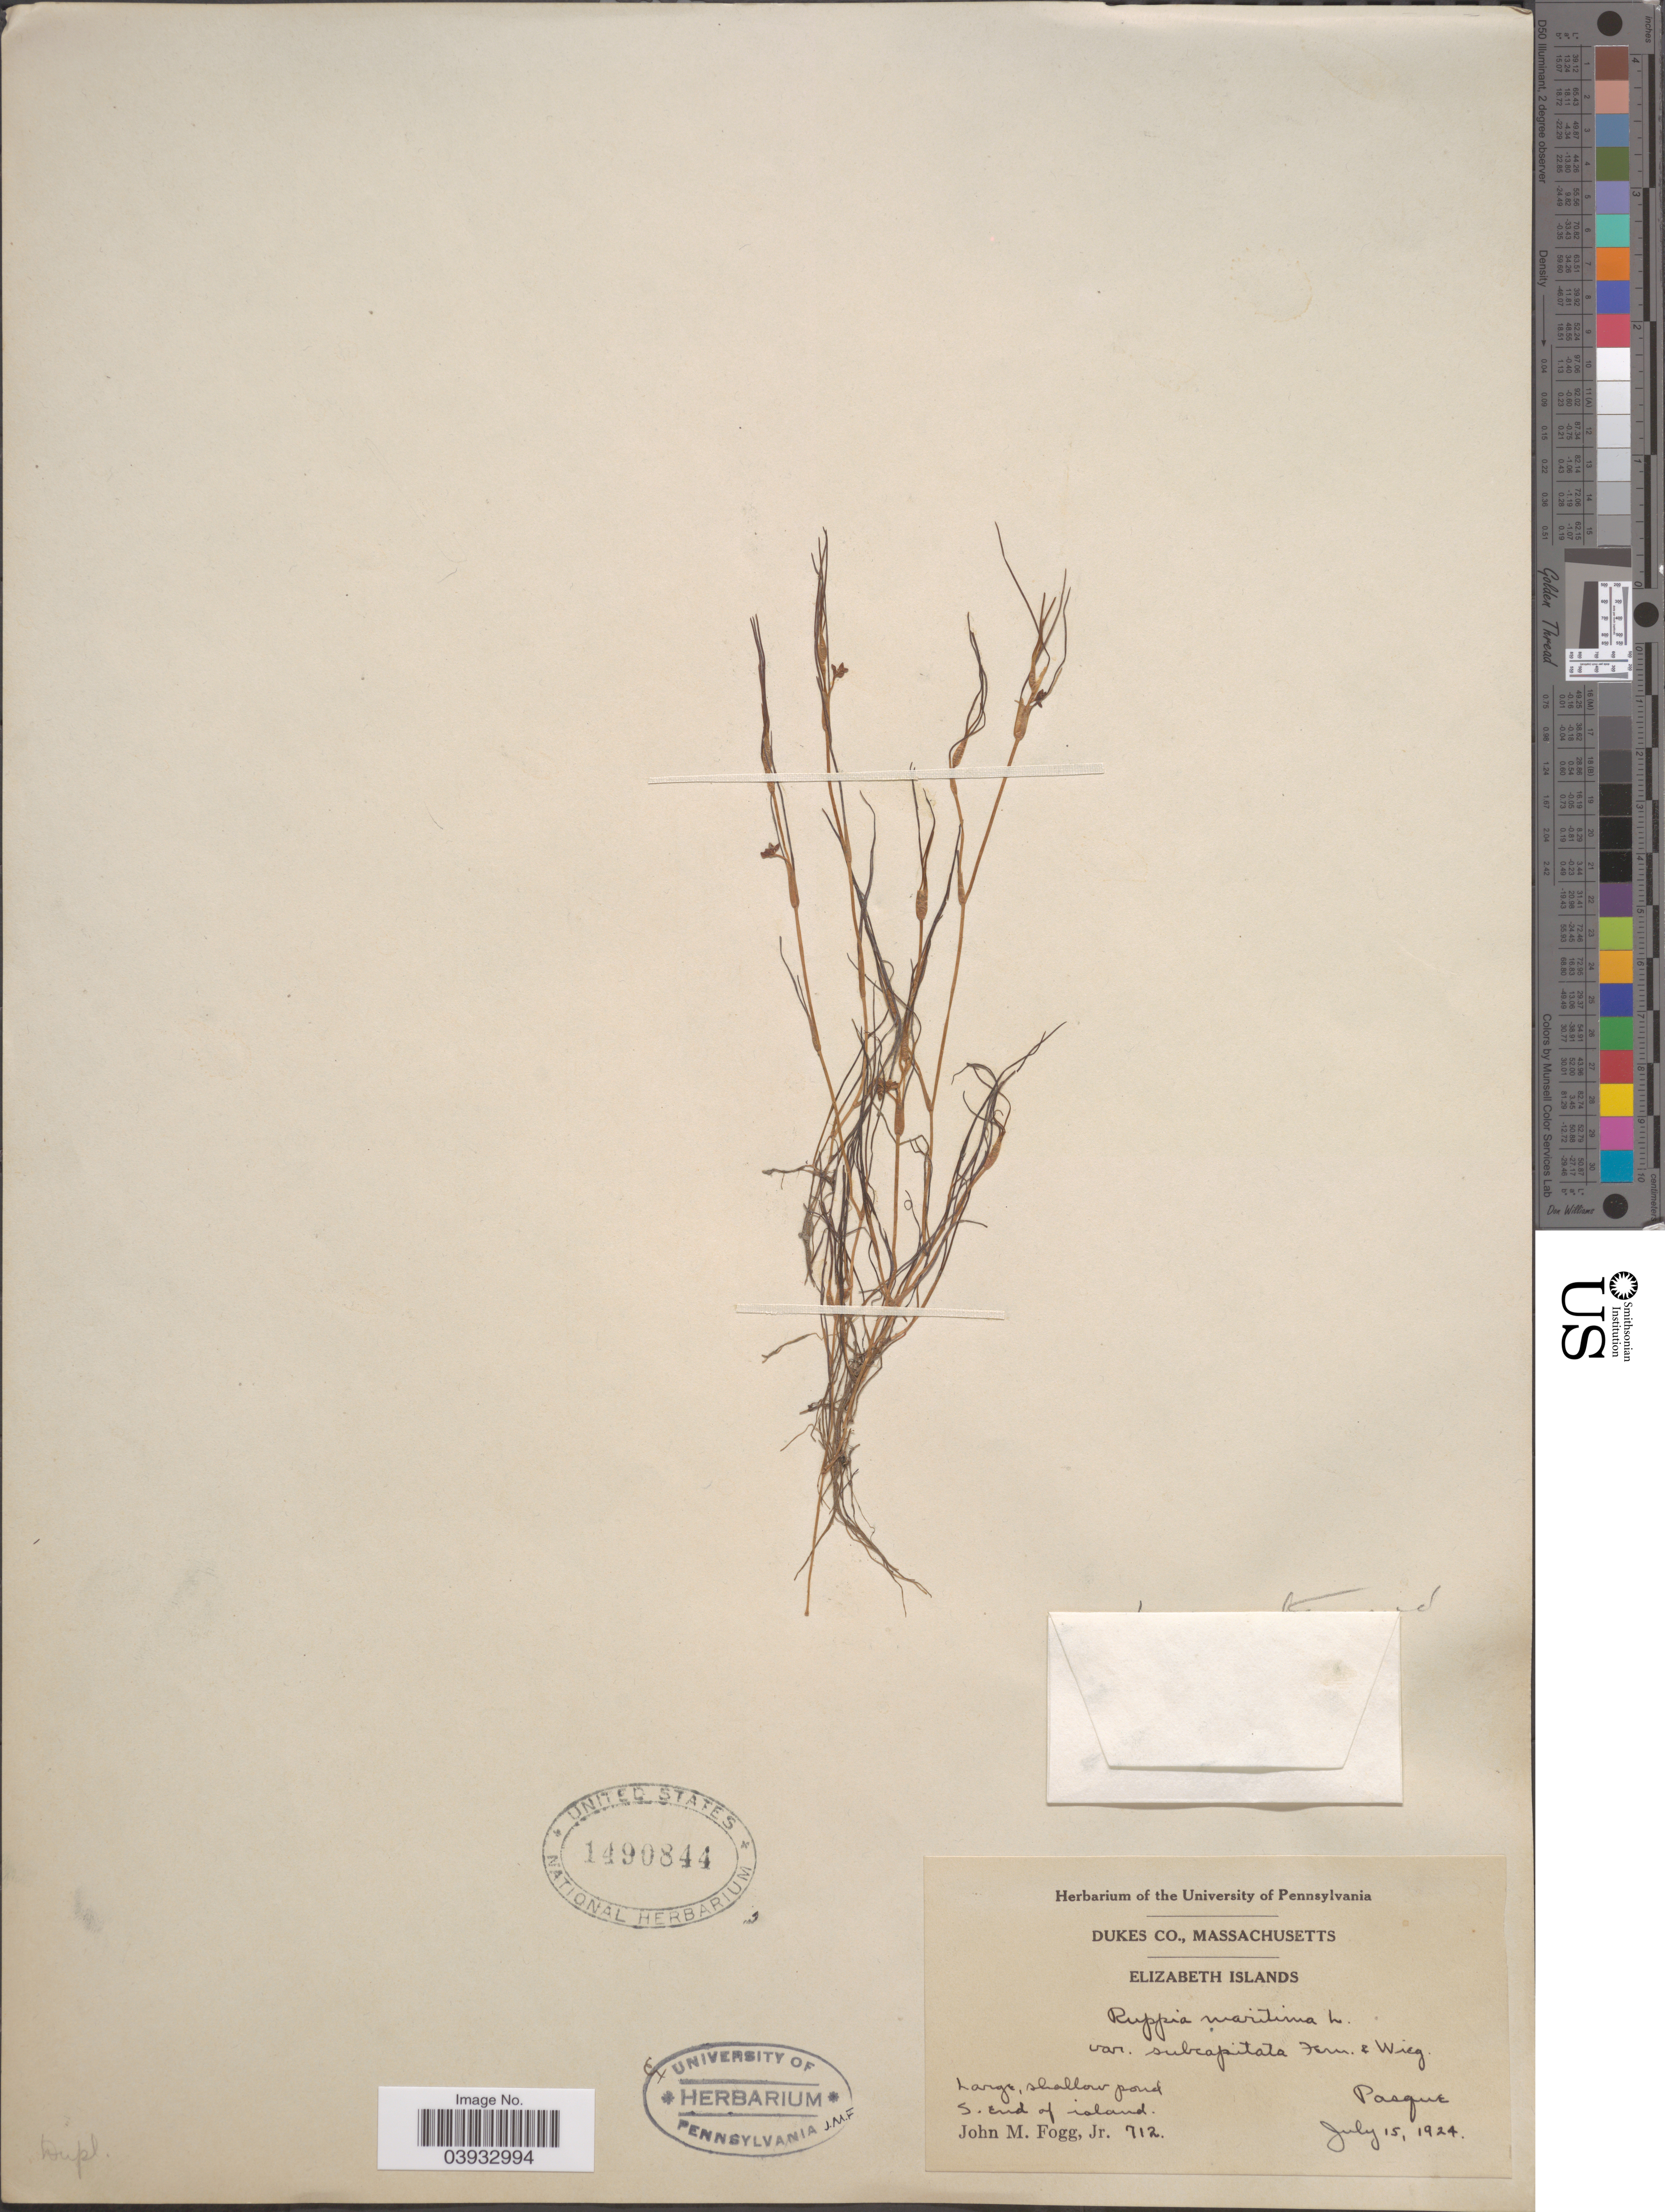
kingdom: Plantae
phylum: Tracheophyta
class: Liliopsida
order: Alismatales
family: Ruppiaceae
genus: Ruppia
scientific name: Ruppia maritima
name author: L.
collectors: J. Fogg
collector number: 712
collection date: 1924-07-15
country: United States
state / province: Massachusetts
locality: Dukes Co. Elizabeth Island. S. end of island. Pasque.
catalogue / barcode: US 1490844